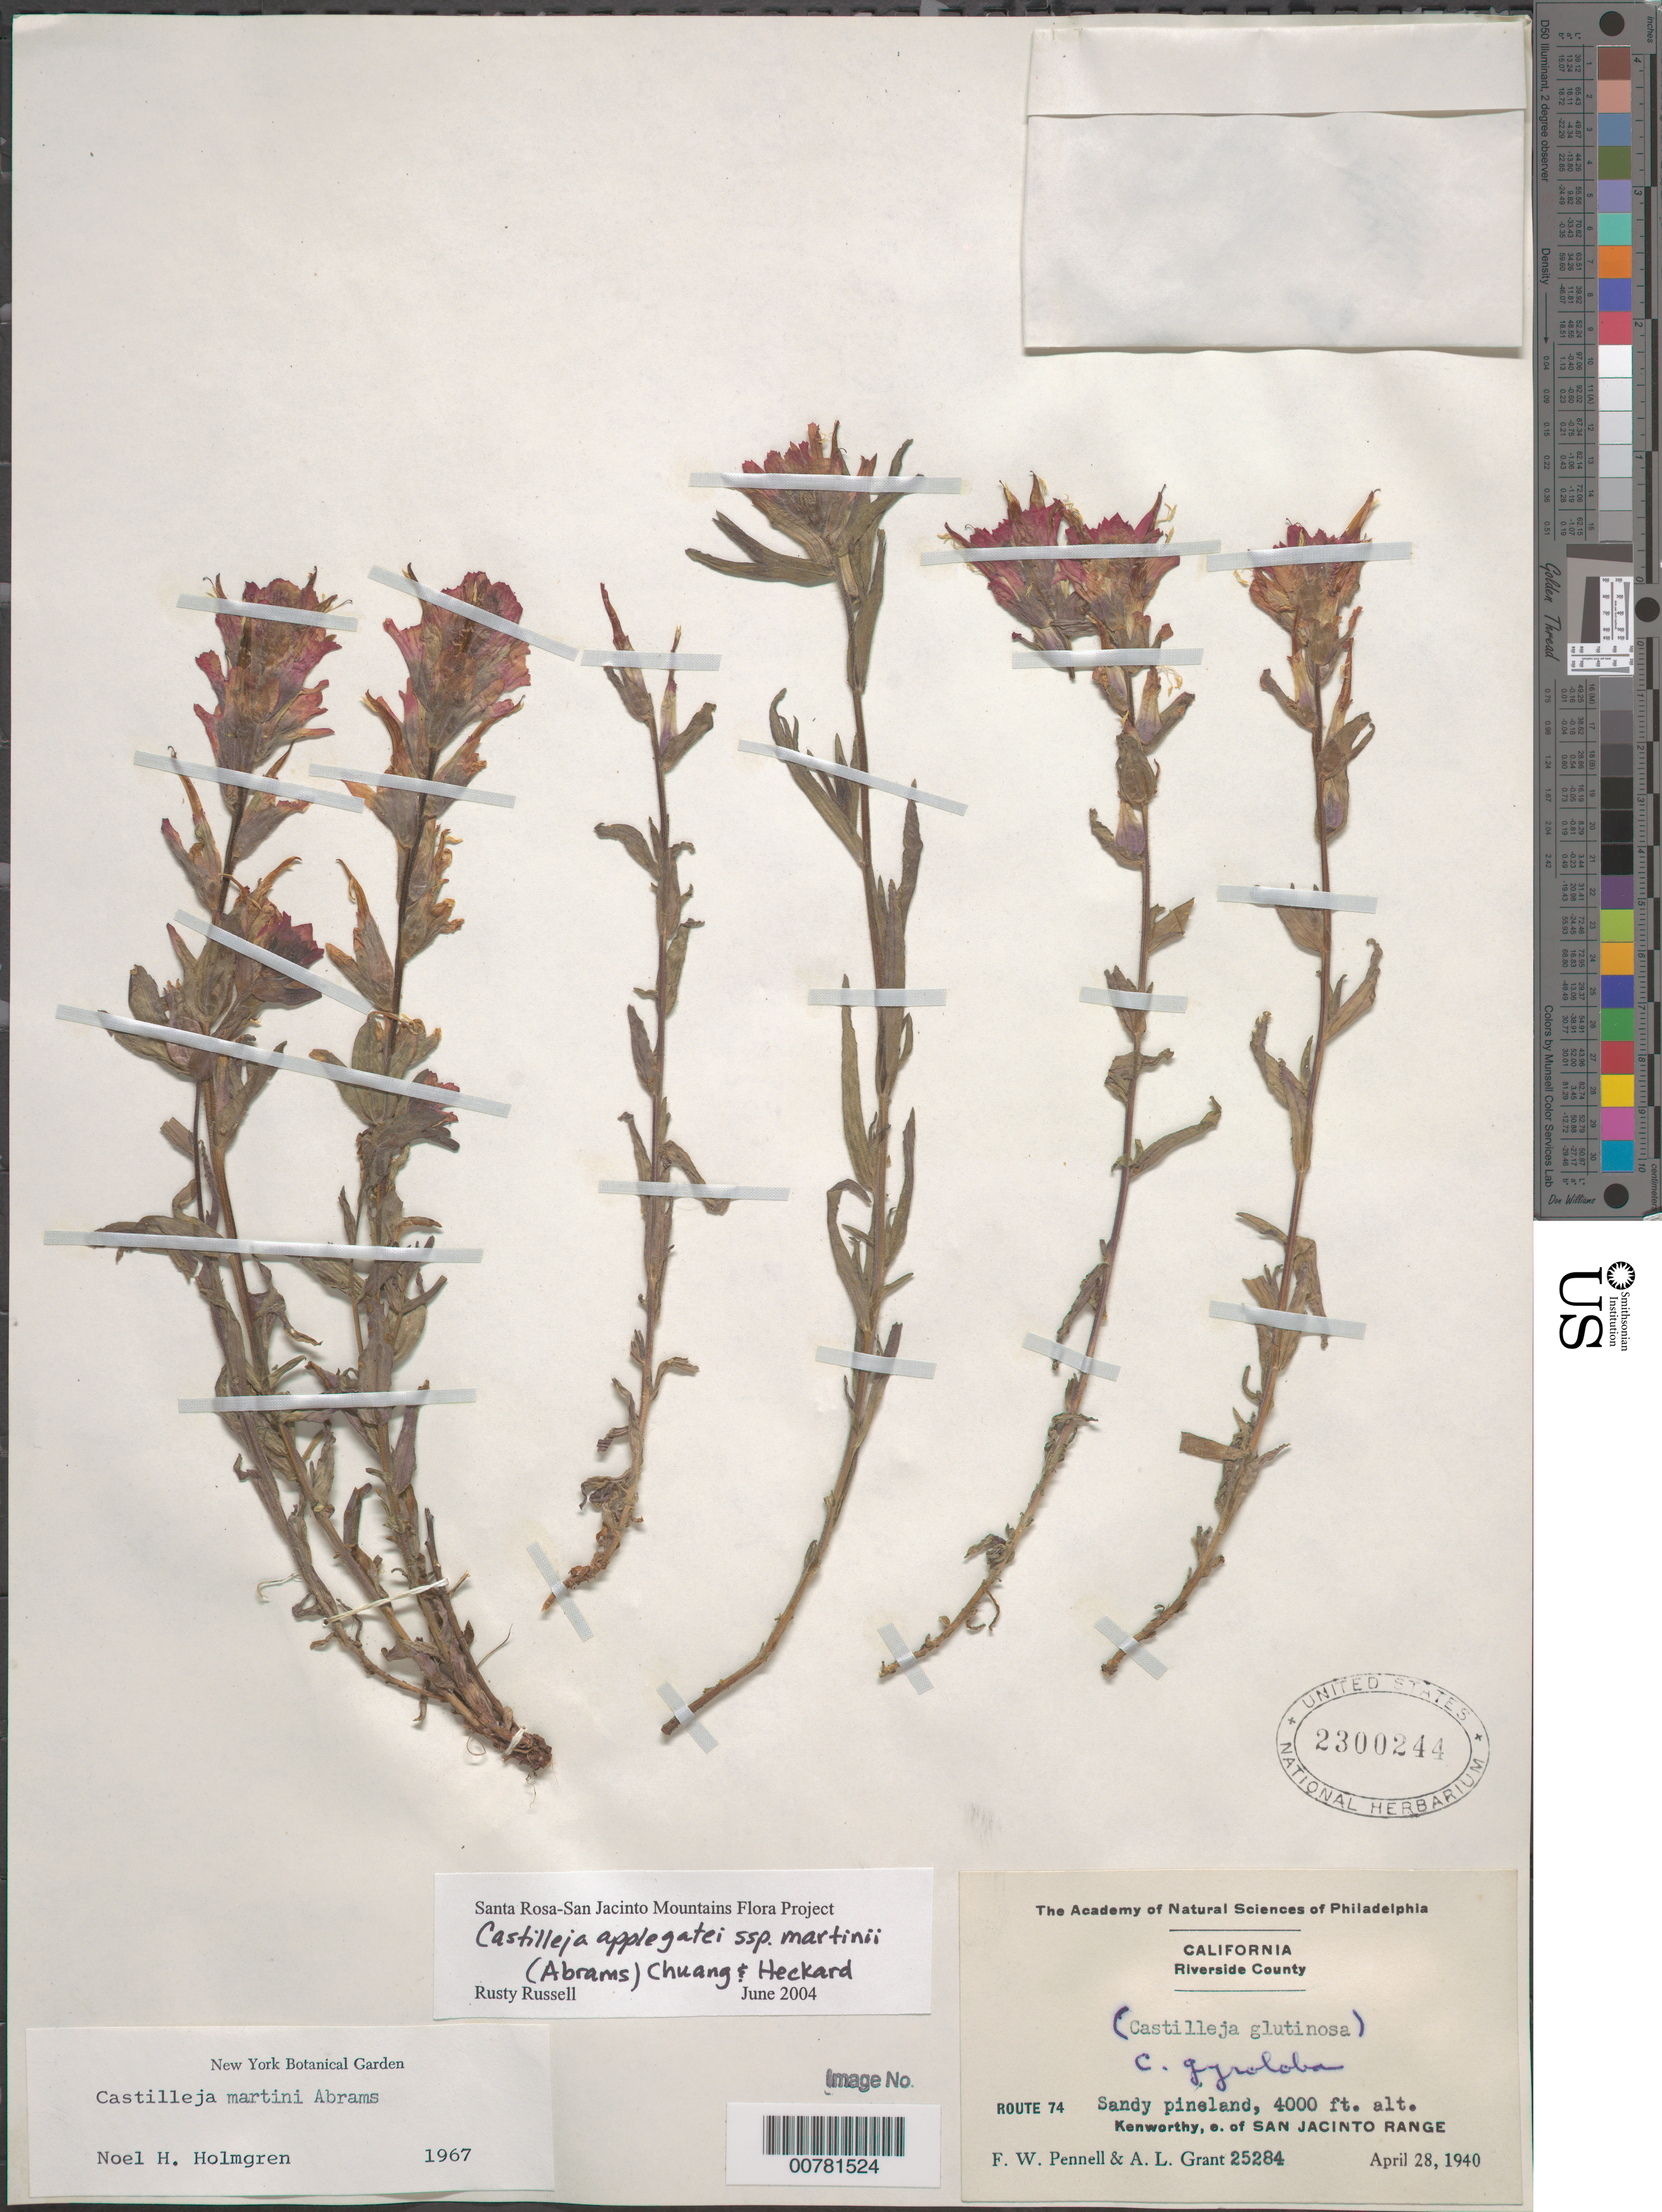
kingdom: Plantae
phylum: Tracheophyta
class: Magnoliopsida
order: Lamiales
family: Orobanchaceae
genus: Castilleja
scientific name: Castilleja applegatei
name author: Fernald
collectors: F. W. Pennell & A. L. Grant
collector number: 25284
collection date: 1940-04-28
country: United States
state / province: California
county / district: Riverside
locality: Riverside County. Route 74. Sandy pineland. Kenworthy, e. of San Jacinto Range.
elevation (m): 1219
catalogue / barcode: US 2300244